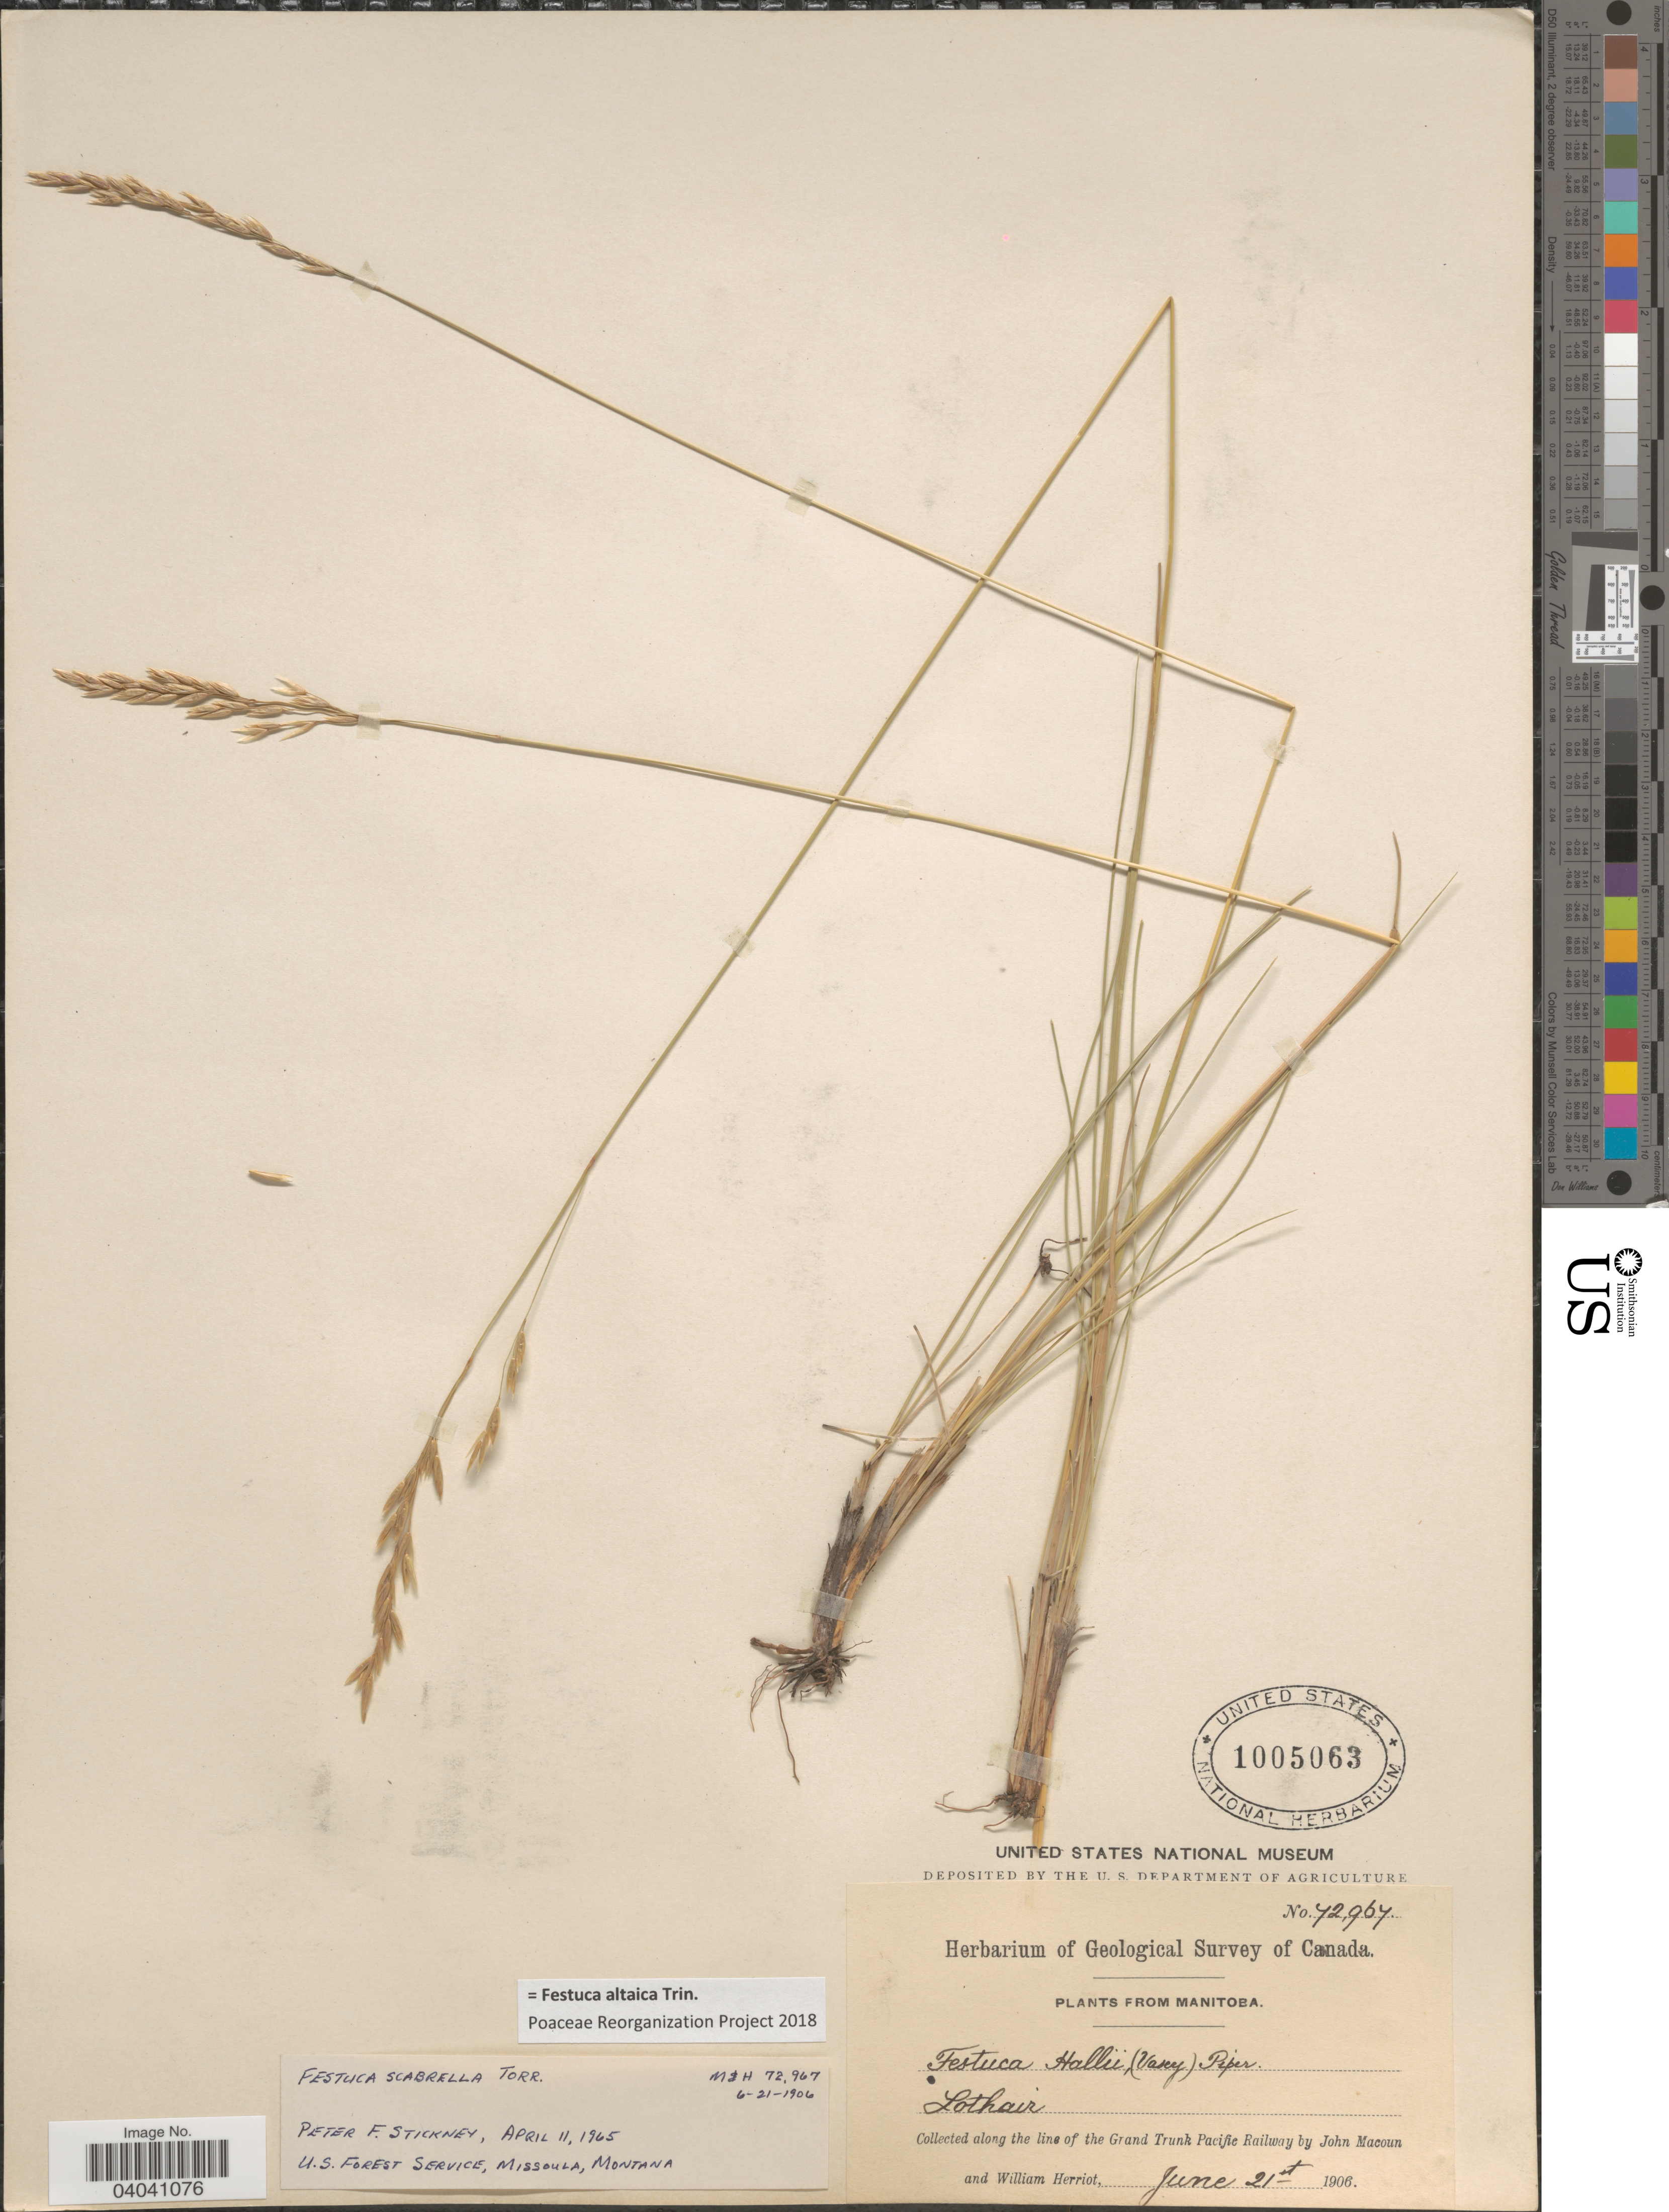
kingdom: Plantae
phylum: Tracheophyta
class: Liliopsida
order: Poales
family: Poaceae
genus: Festuca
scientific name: Festuca altaica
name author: Trin.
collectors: J. Macoun & W. Herriot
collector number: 42964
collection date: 1906-06-21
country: Canada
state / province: Manitoba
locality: Lothair. Along the line of the Grand Trunk Pacific Railway.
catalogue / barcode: US 1005063